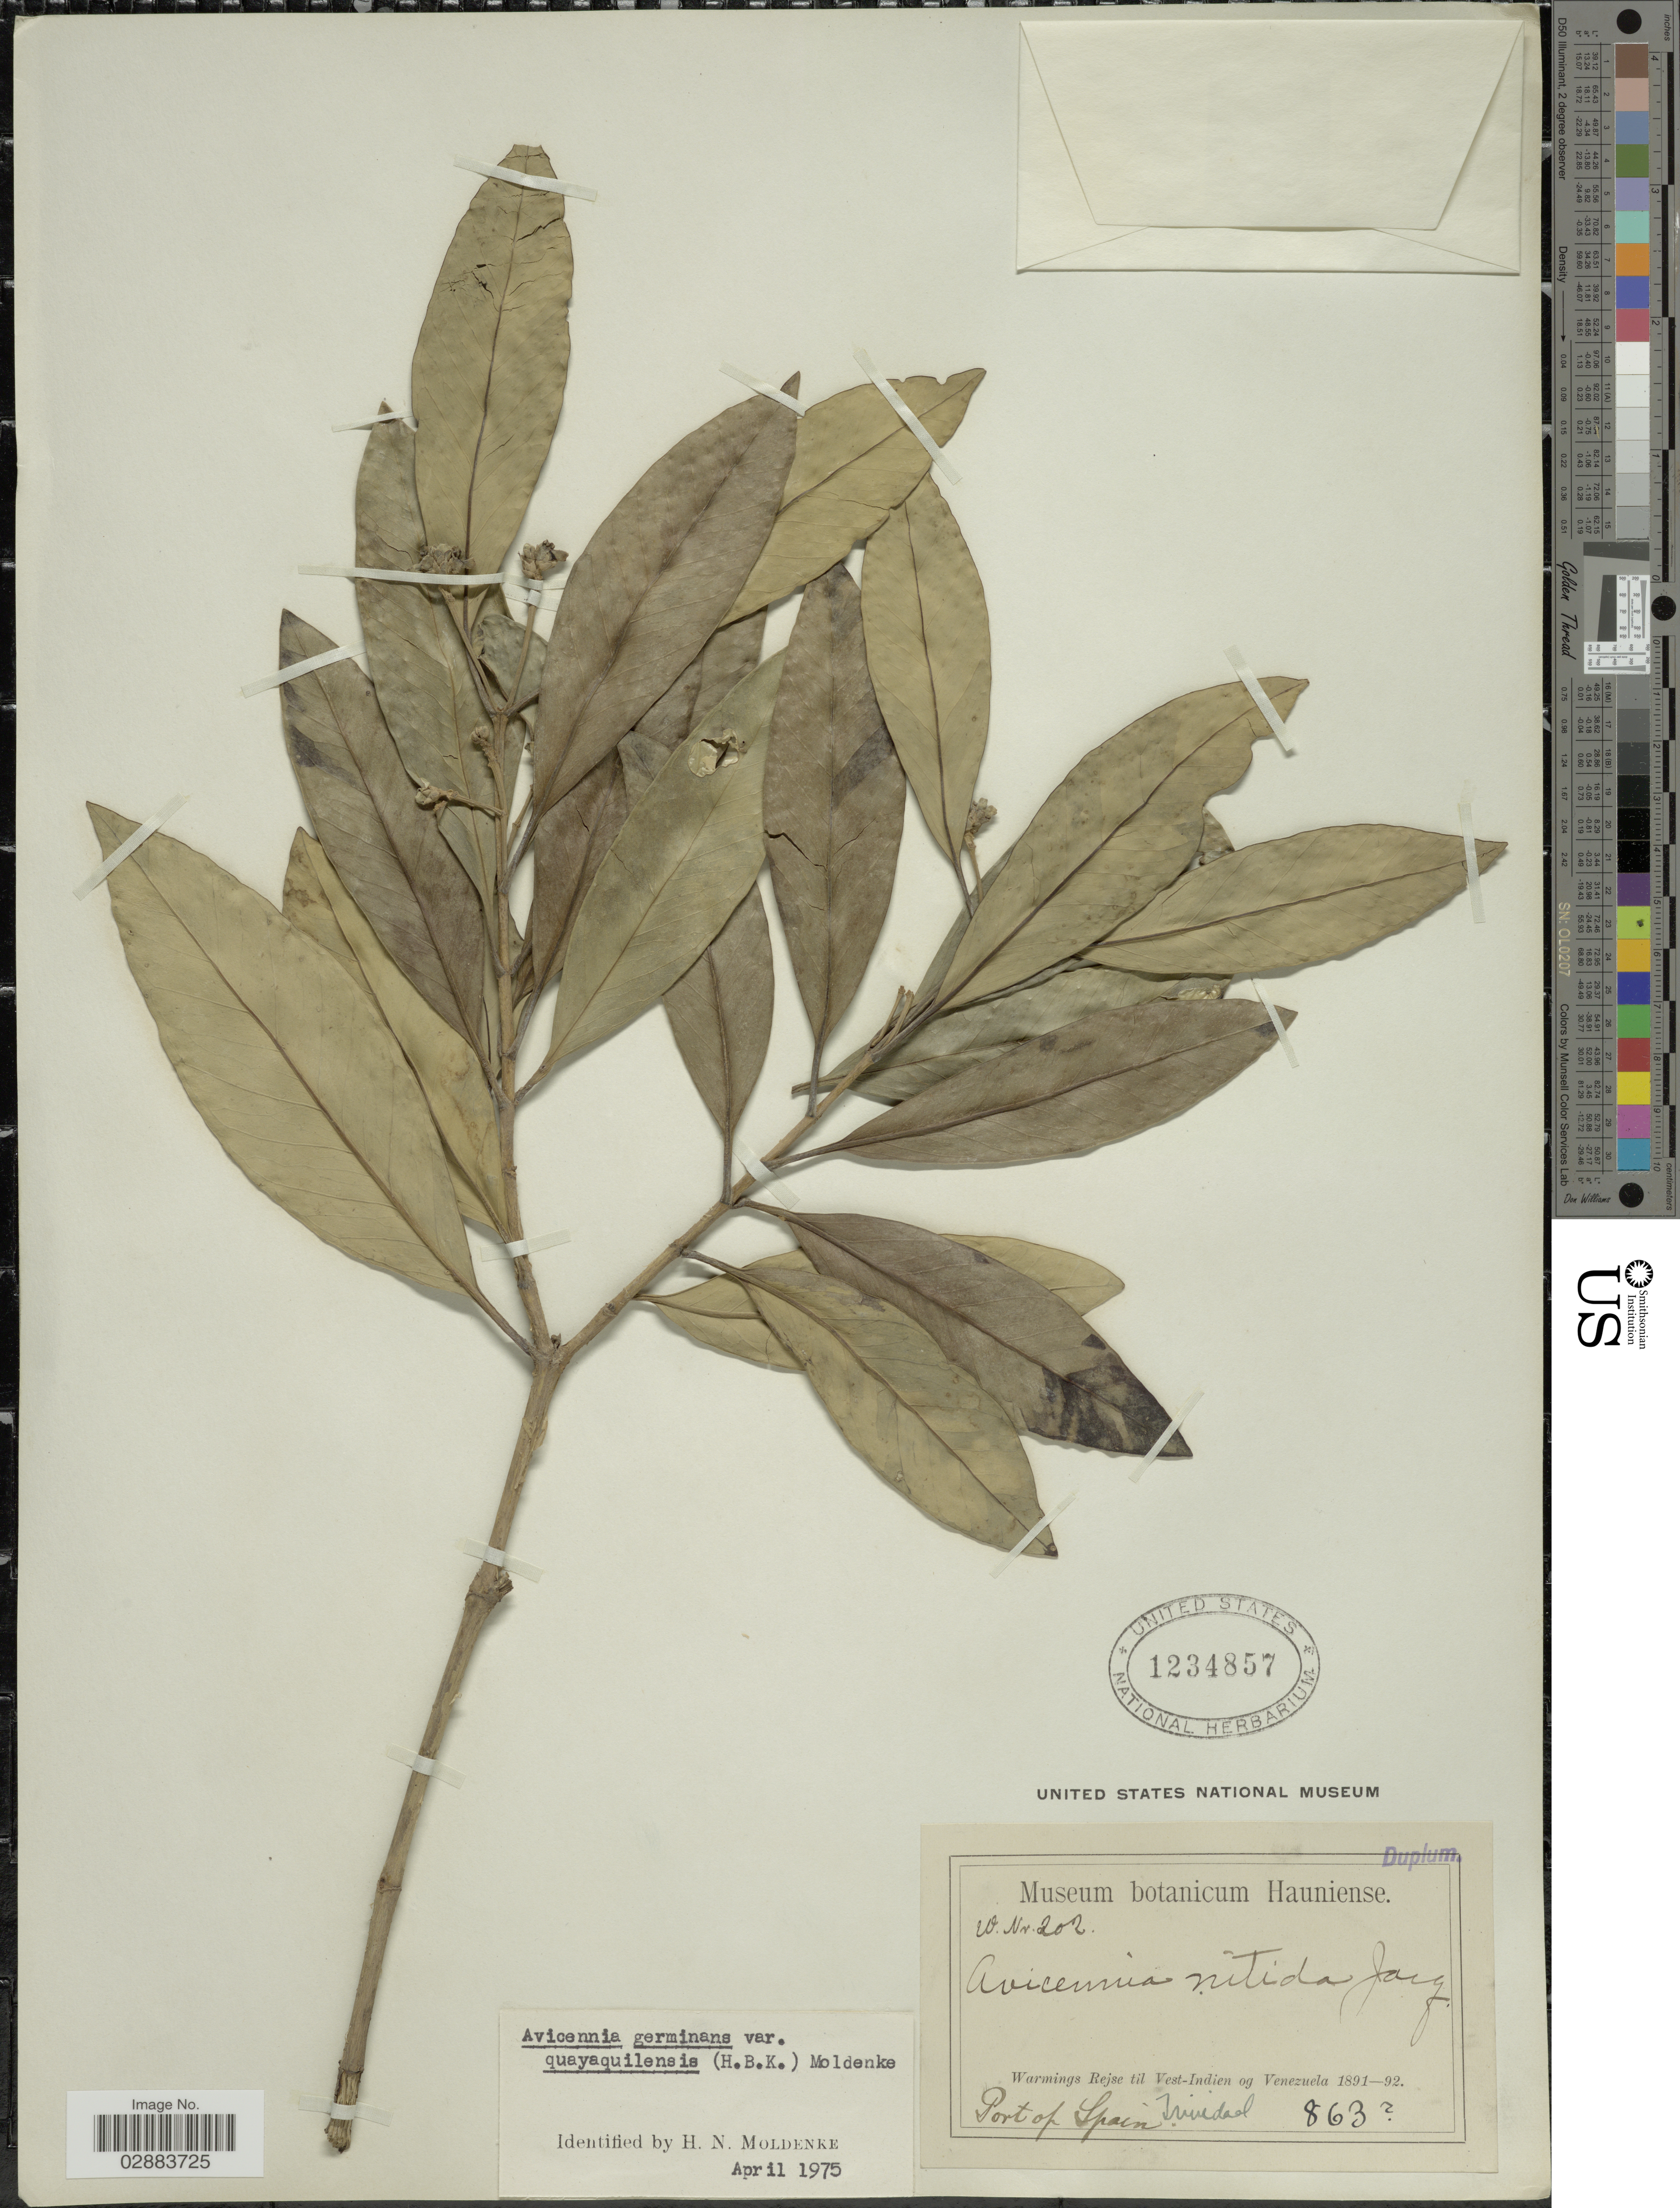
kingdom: Plantae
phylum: Tracheophyta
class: Magnoliopsida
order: Lamiales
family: Acanthaceae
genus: Avicennia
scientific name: Avicennia germinans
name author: (L.) L.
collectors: -. Warmings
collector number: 202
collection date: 1891/1892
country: Trinidad and Tobago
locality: Vest-Indien. Port of Spain. Trinidad.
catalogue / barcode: US 1234857